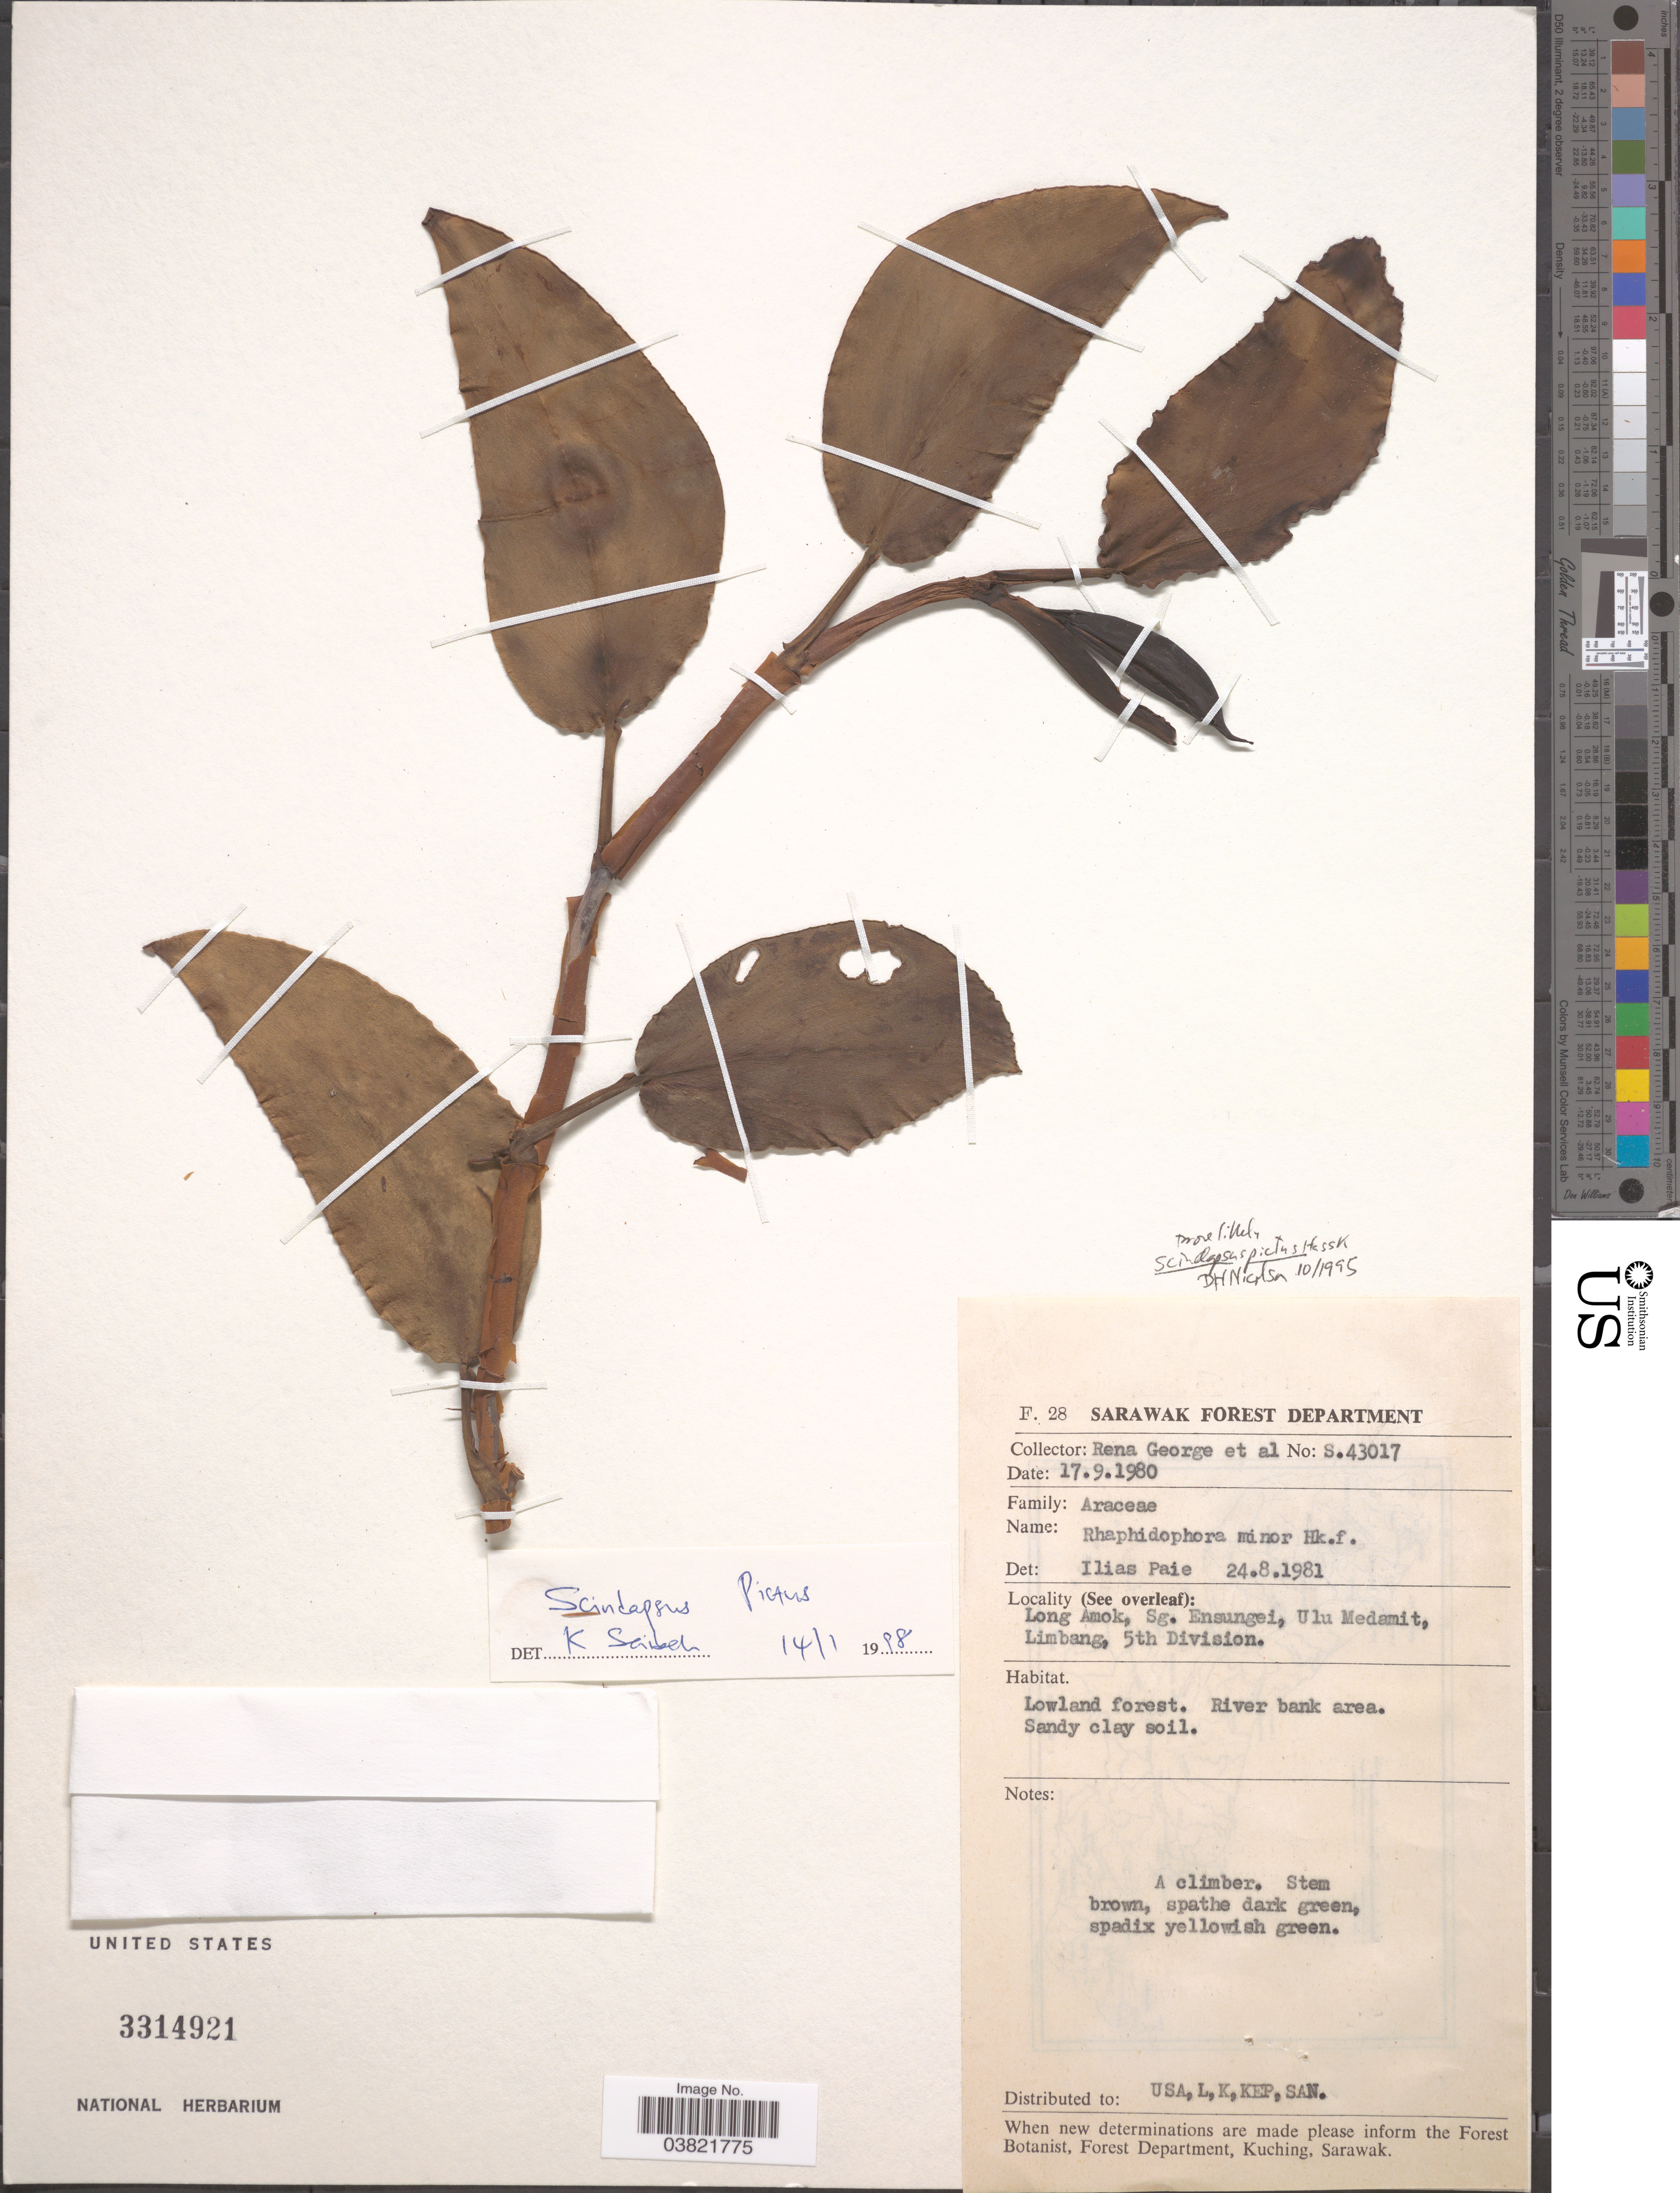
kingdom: Plantae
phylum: Tracheophyta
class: Liliopsida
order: Alismatales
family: Araceae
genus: Scindapsus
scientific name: Scindapsus pictus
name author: Hassk.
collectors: R. George & et al.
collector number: S43017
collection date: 1980-09-17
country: Malaysia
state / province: Sarawak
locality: Long Amok, Sg. Ensungei, Ulu Medamit, Limbang, 5th Division.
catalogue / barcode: US 3314921